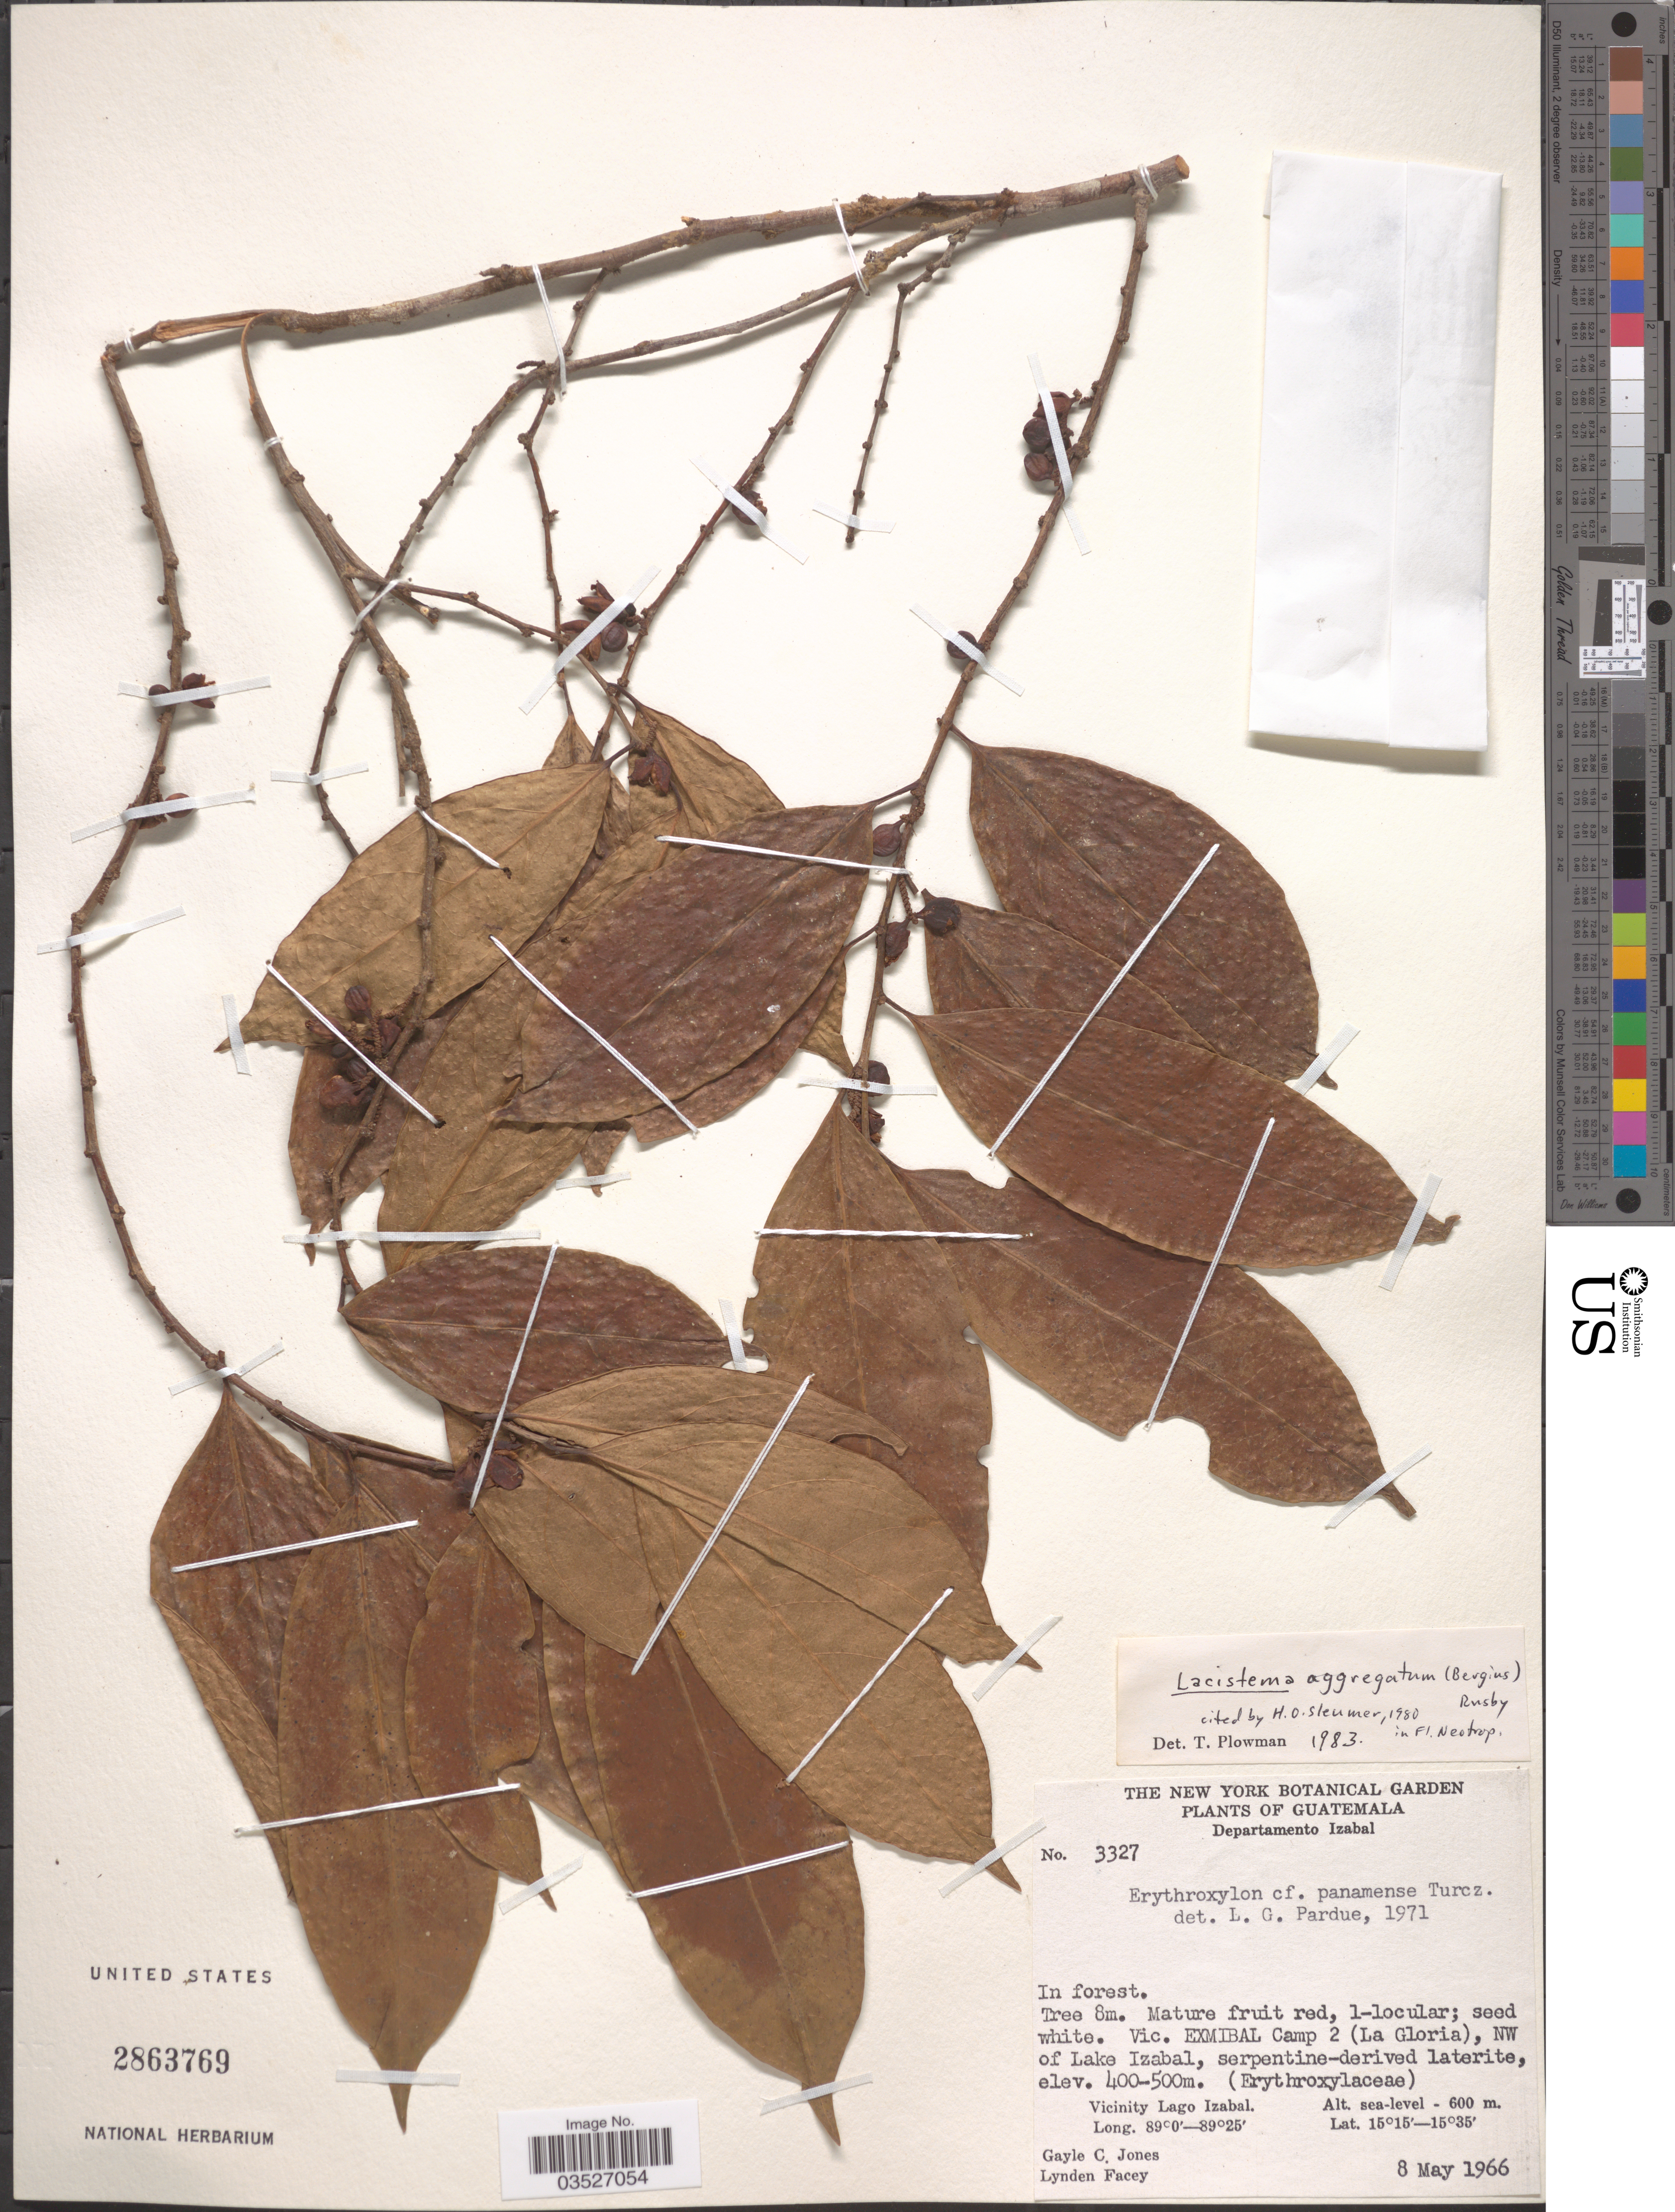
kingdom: Plantae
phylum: Tracheophyta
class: Magnoliopsida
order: Malpighiales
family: Lacistemataceae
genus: Lacistema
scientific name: Lacistema aggregatum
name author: (P.J. Bergius) Rusby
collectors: G. C. Jones & L. Facey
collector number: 3327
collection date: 1966-05-08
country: Guatemala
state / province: Izabal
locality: Departamento Izabal. Vic. Exmibal Camp 2 (La Gloria), NW of Lake Izabal. Vicinity of Lago Izabal.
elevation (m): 400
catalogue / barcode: US 2863769